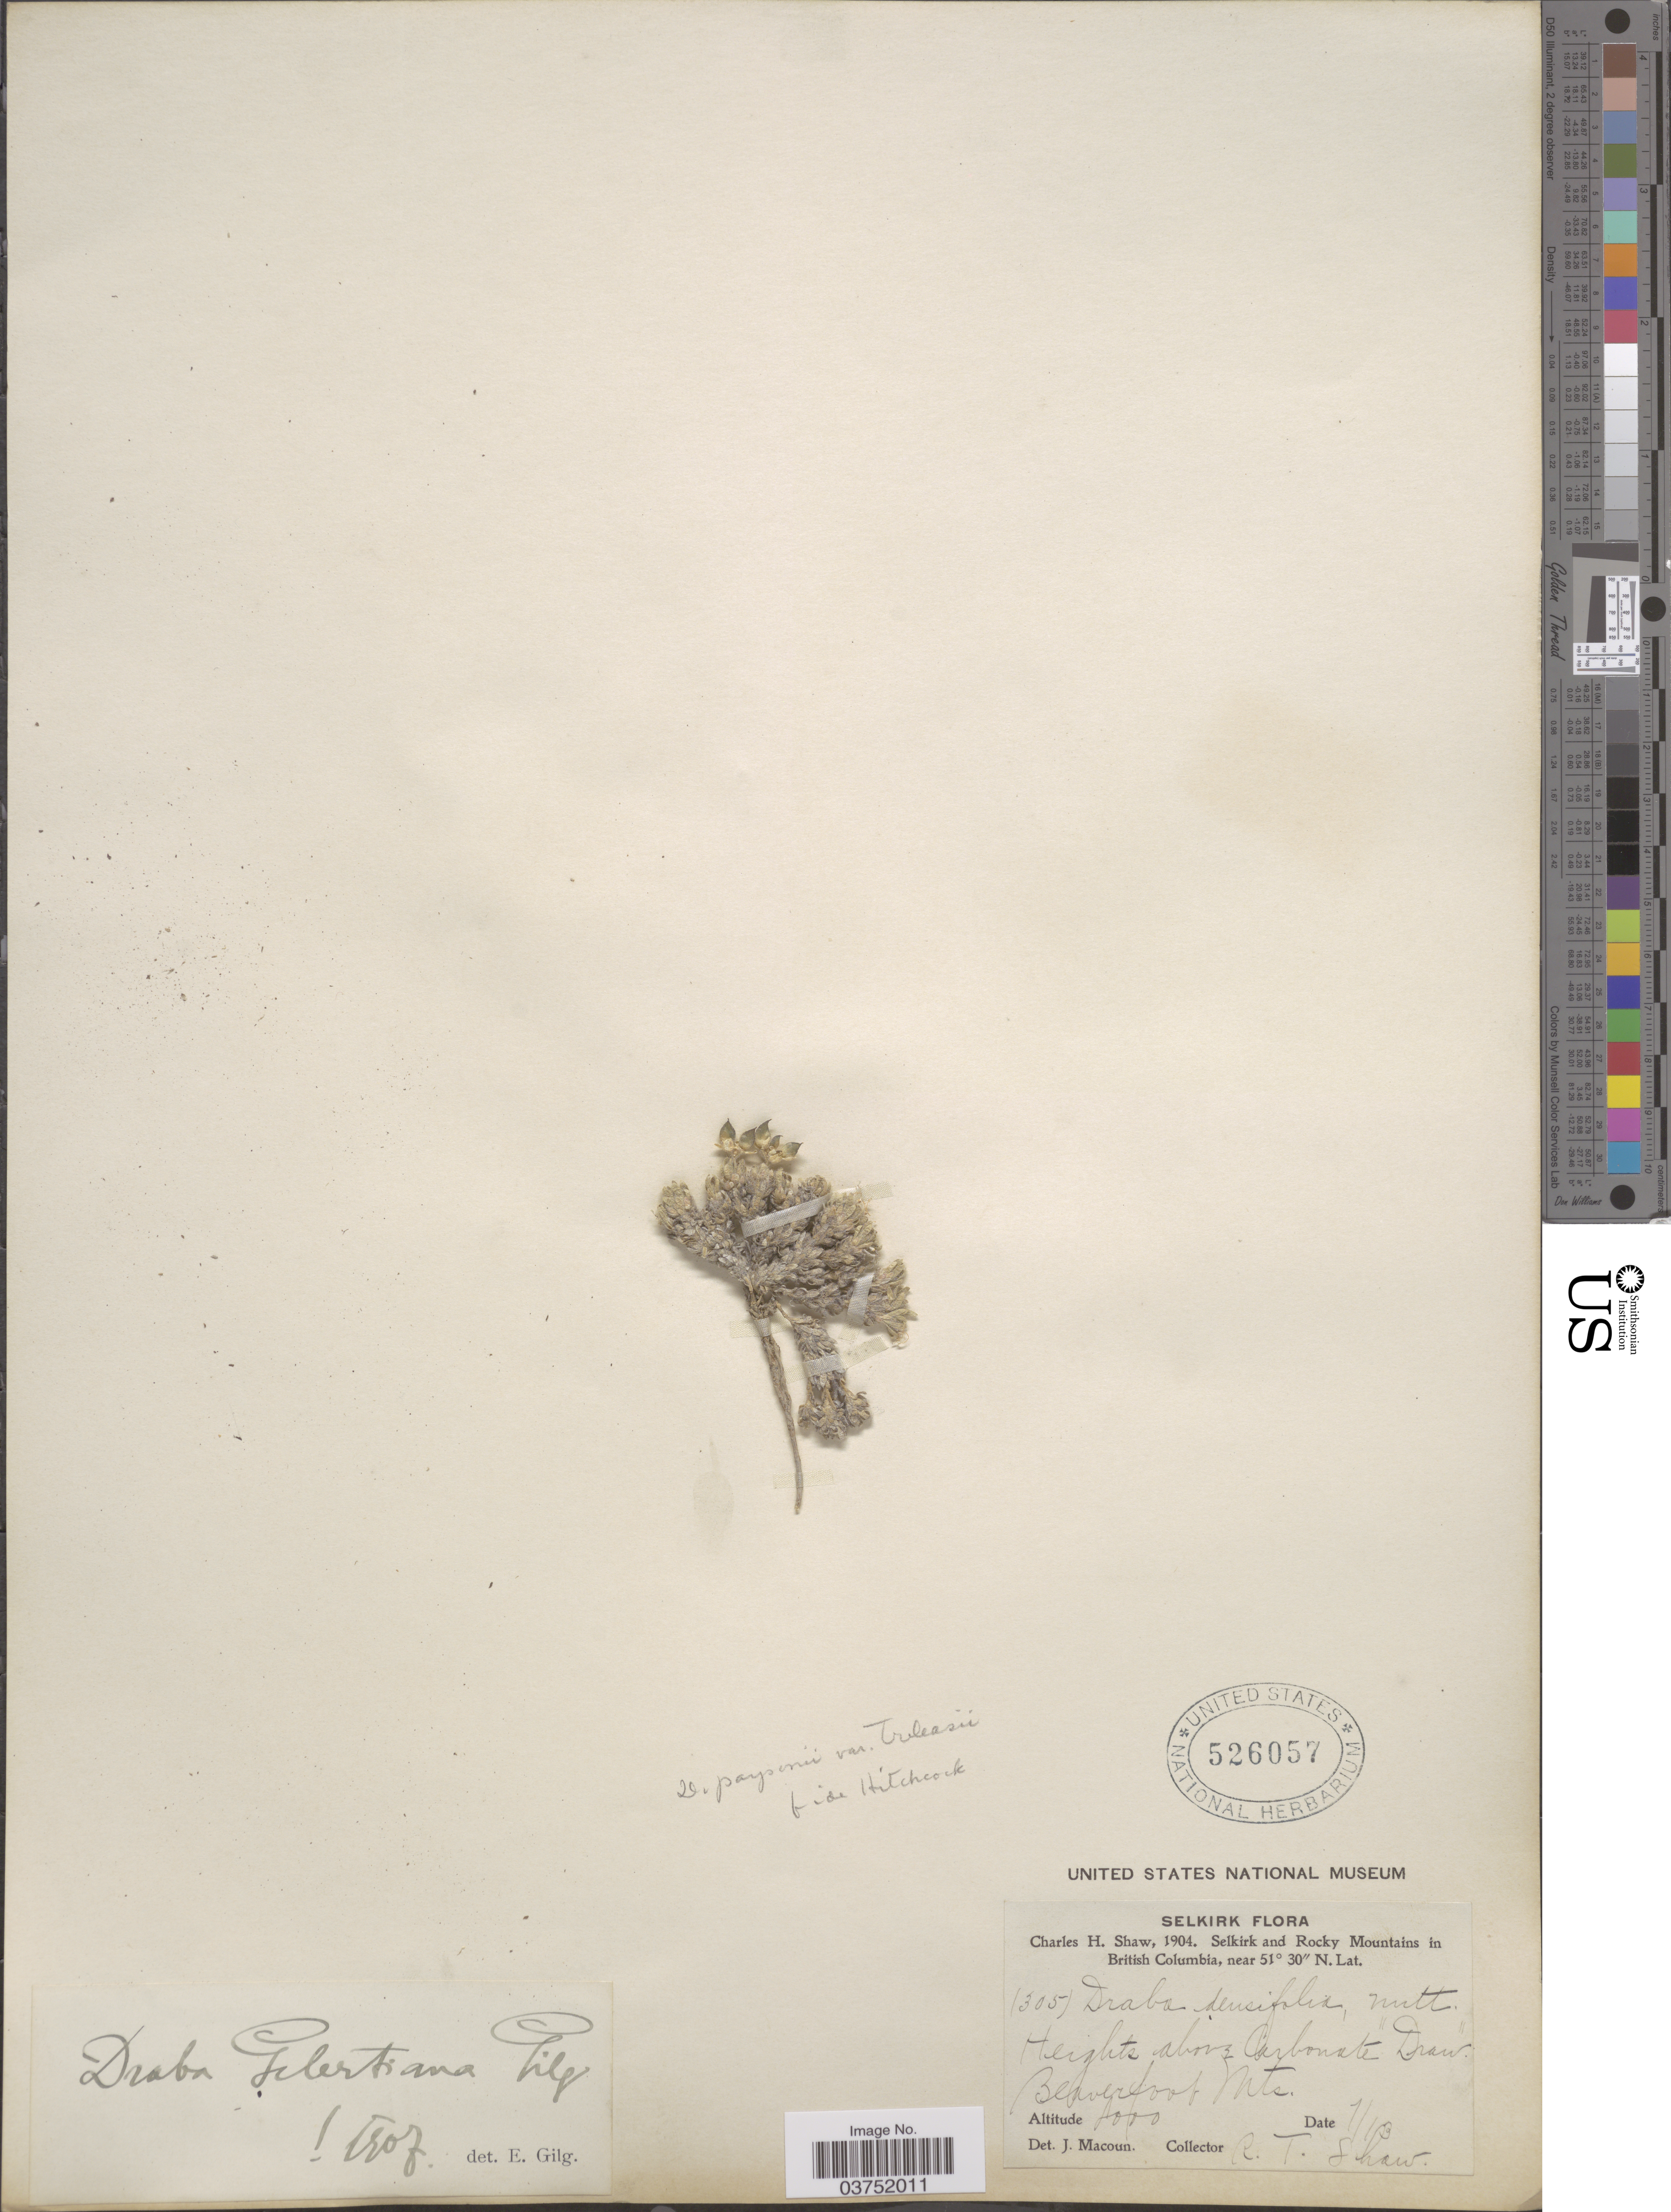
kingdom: Plantae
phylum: Tracheophyta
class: Magnoliopsida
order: Brassicales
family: Brassicaceae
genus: Draba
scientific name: Draba novolympica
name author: Payson & H. St. John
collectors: R. T. Shaw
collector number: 305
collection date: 1904-07-13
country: Canada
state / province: British Columbia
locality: Selkirk and Rocky Mountains. Heights above Carbonate Draw. Beaverfoot Mts.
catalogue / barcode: US 526057